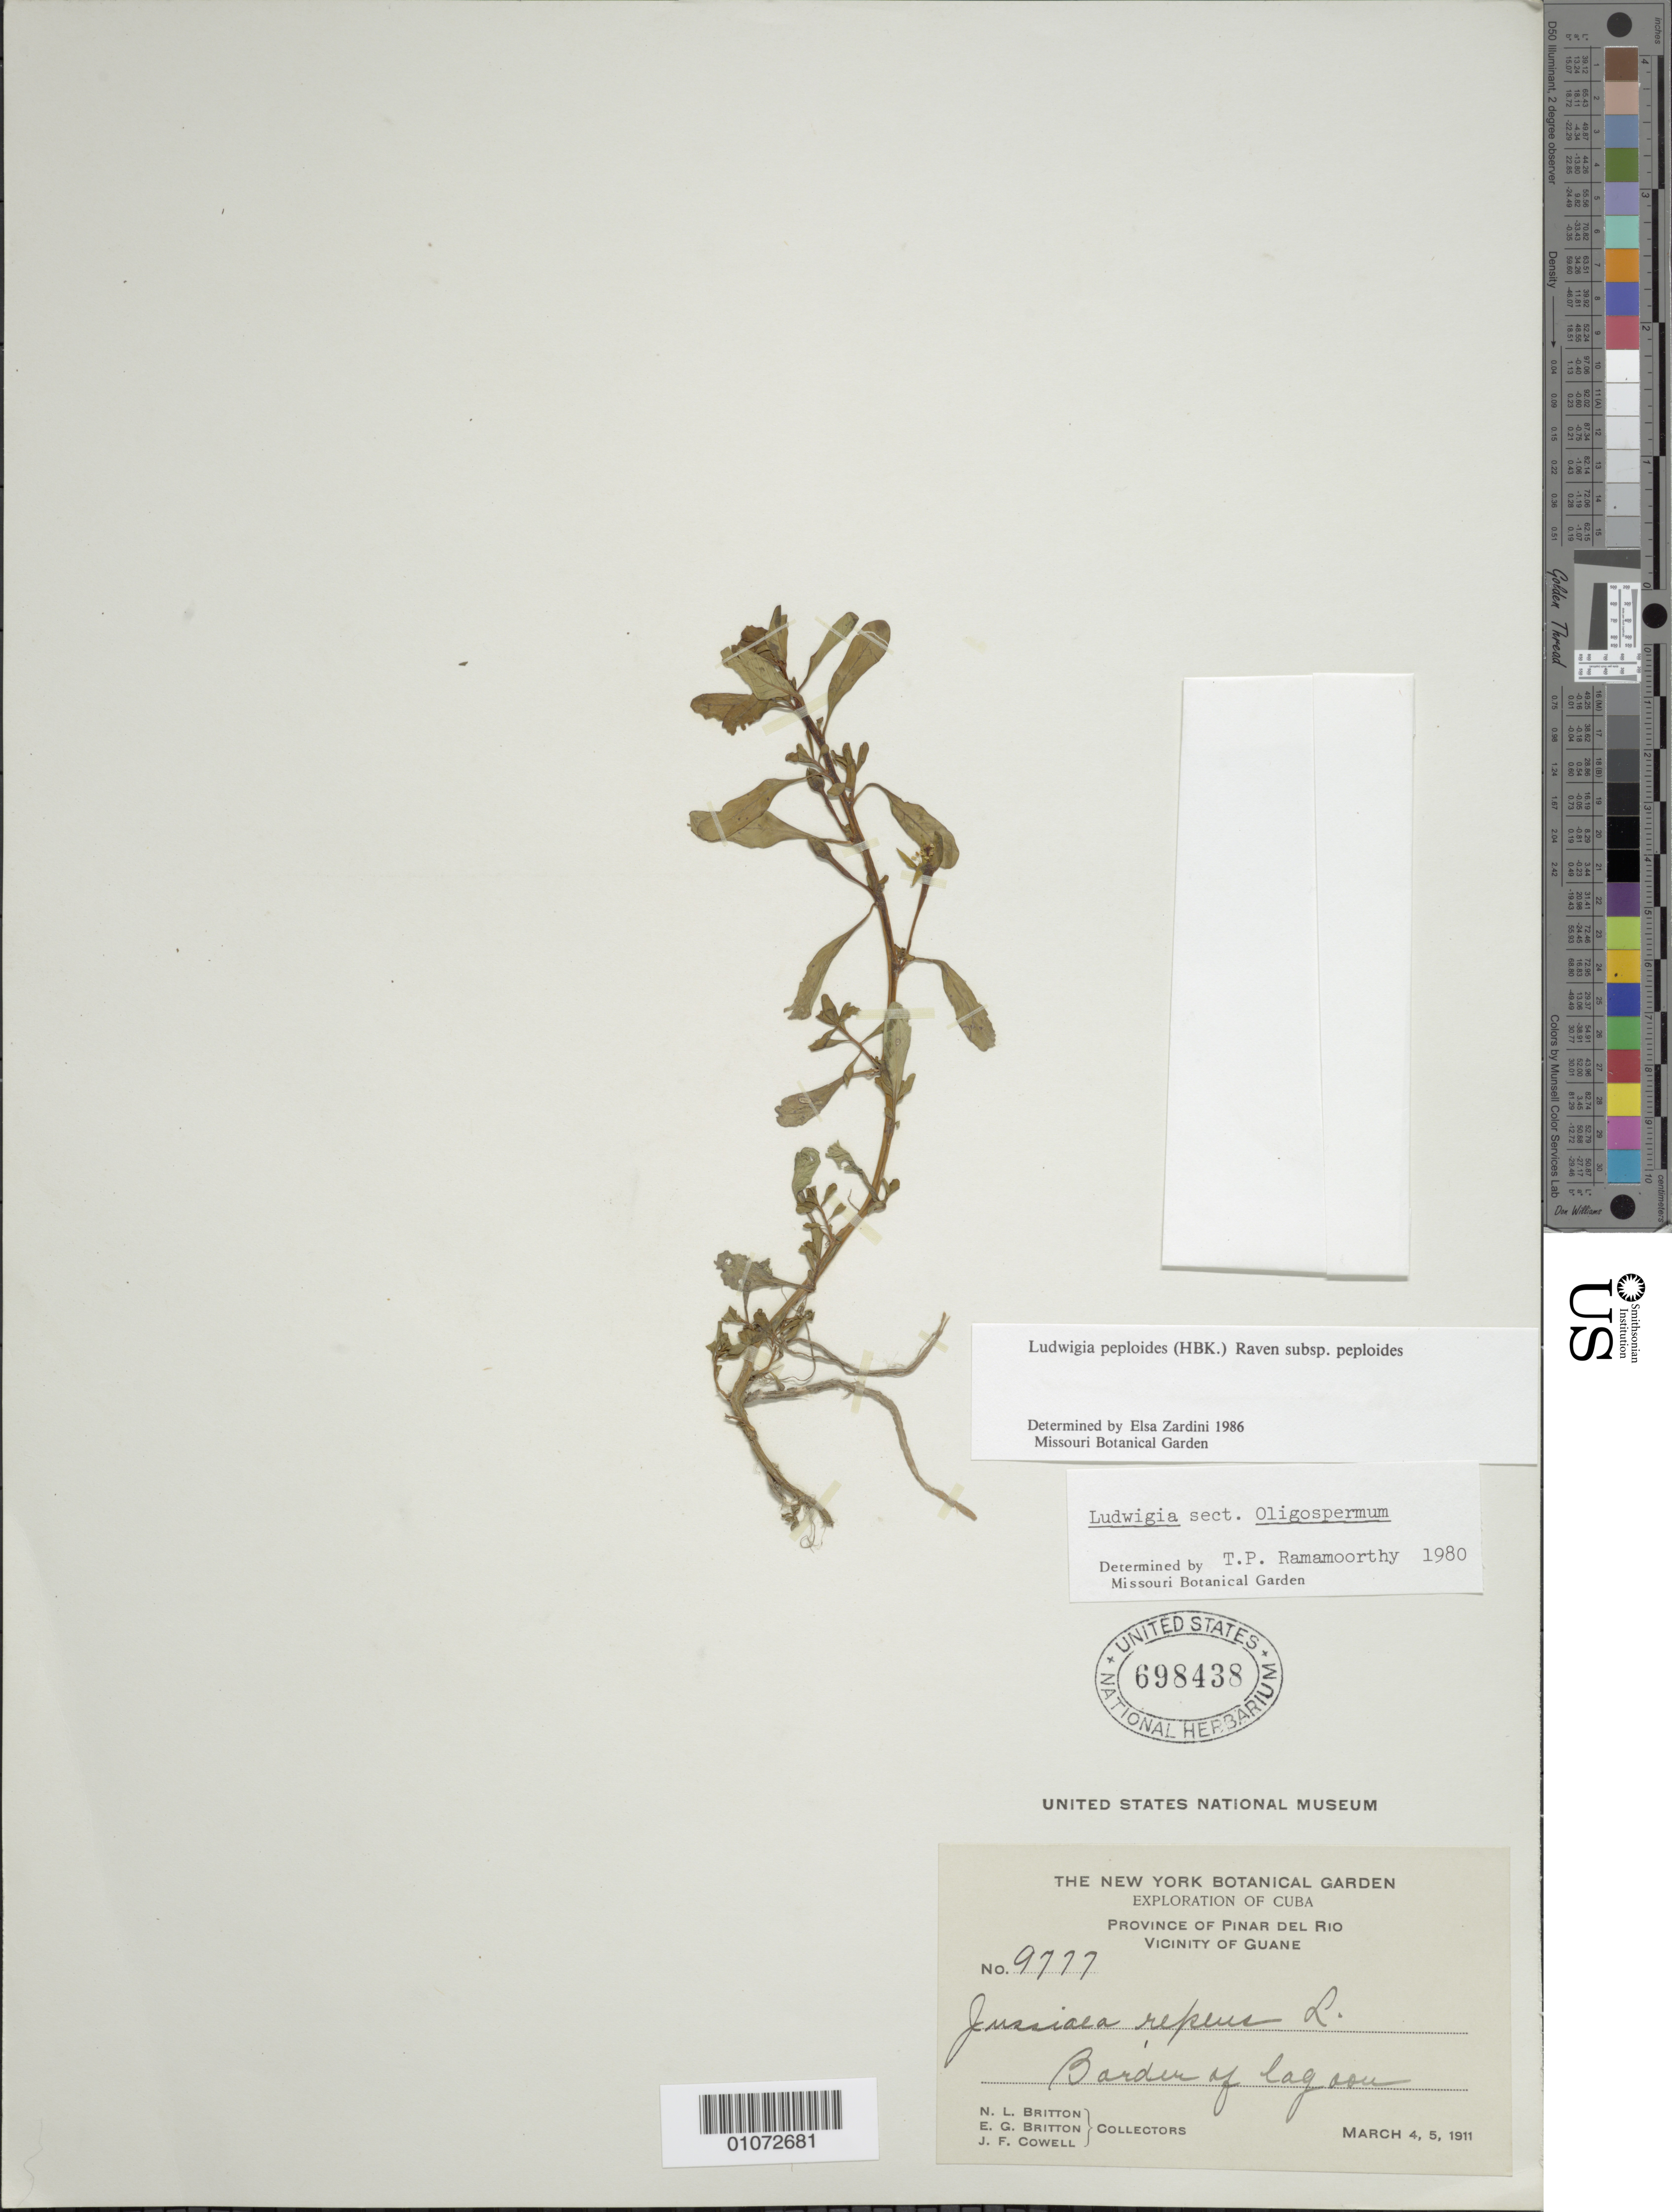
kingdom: Plantae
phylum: Tracheophyta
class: Magnoliopsida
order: Myrtales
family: Onagraceae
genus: Ludwigia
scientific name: Ludwigia peploides subsp. peploides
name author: (Kunth) P.H. Raven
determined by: Zardini, E. M.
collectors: N. Britton, E. G. Britton & J. F. Cowell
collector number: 9777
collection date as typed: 04 Mar 1911 and 05 Mar 1911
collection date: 1911-03-04,1911-03-05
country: Cuba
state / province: Pinar del Rio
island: Cuba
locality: Border of lagoon, vicinity of Guane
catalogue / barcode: US 698438